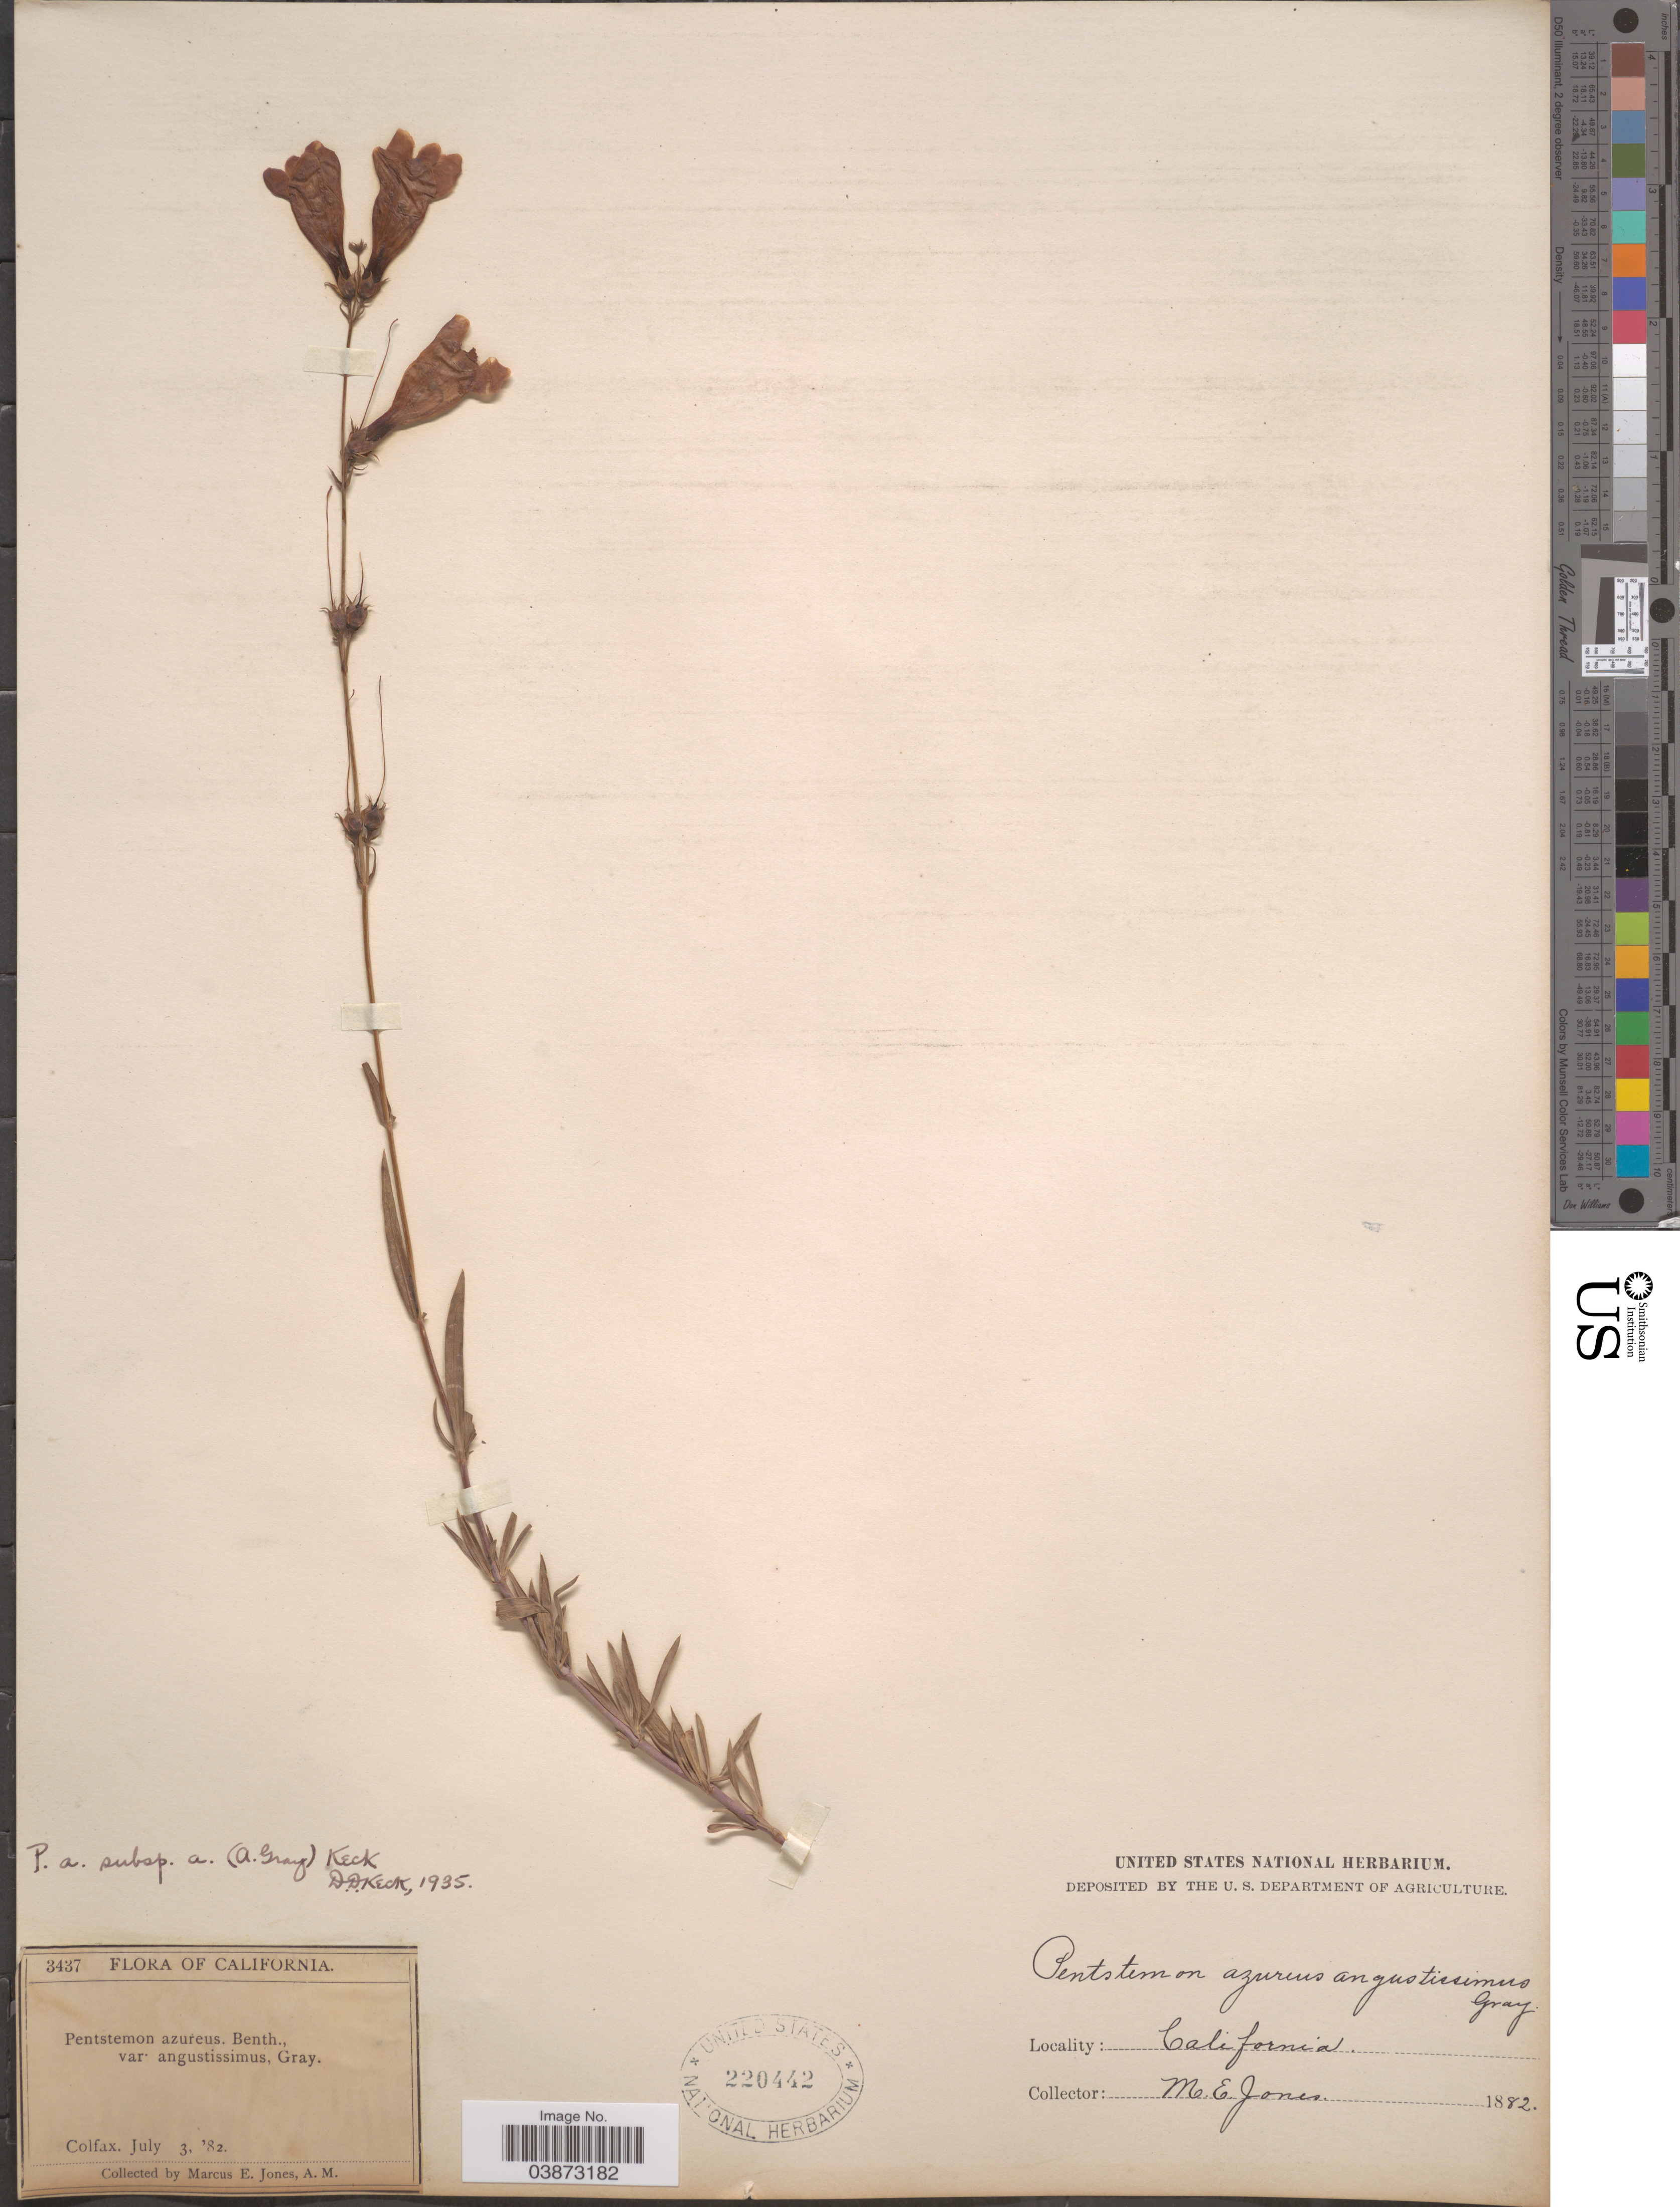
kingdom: Plantae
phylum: Tracheophyta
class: Magnoliopsida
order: Lamiales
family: Plantaginaceae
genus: Penstemon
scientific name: Penstemon azureus subsp. angustissimus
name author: (A. Gray) D.D. Keck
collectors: M. E. Jones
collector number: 3437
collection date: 1882-07-03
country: United States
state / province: California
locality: Colfax.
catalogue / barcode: US 220442